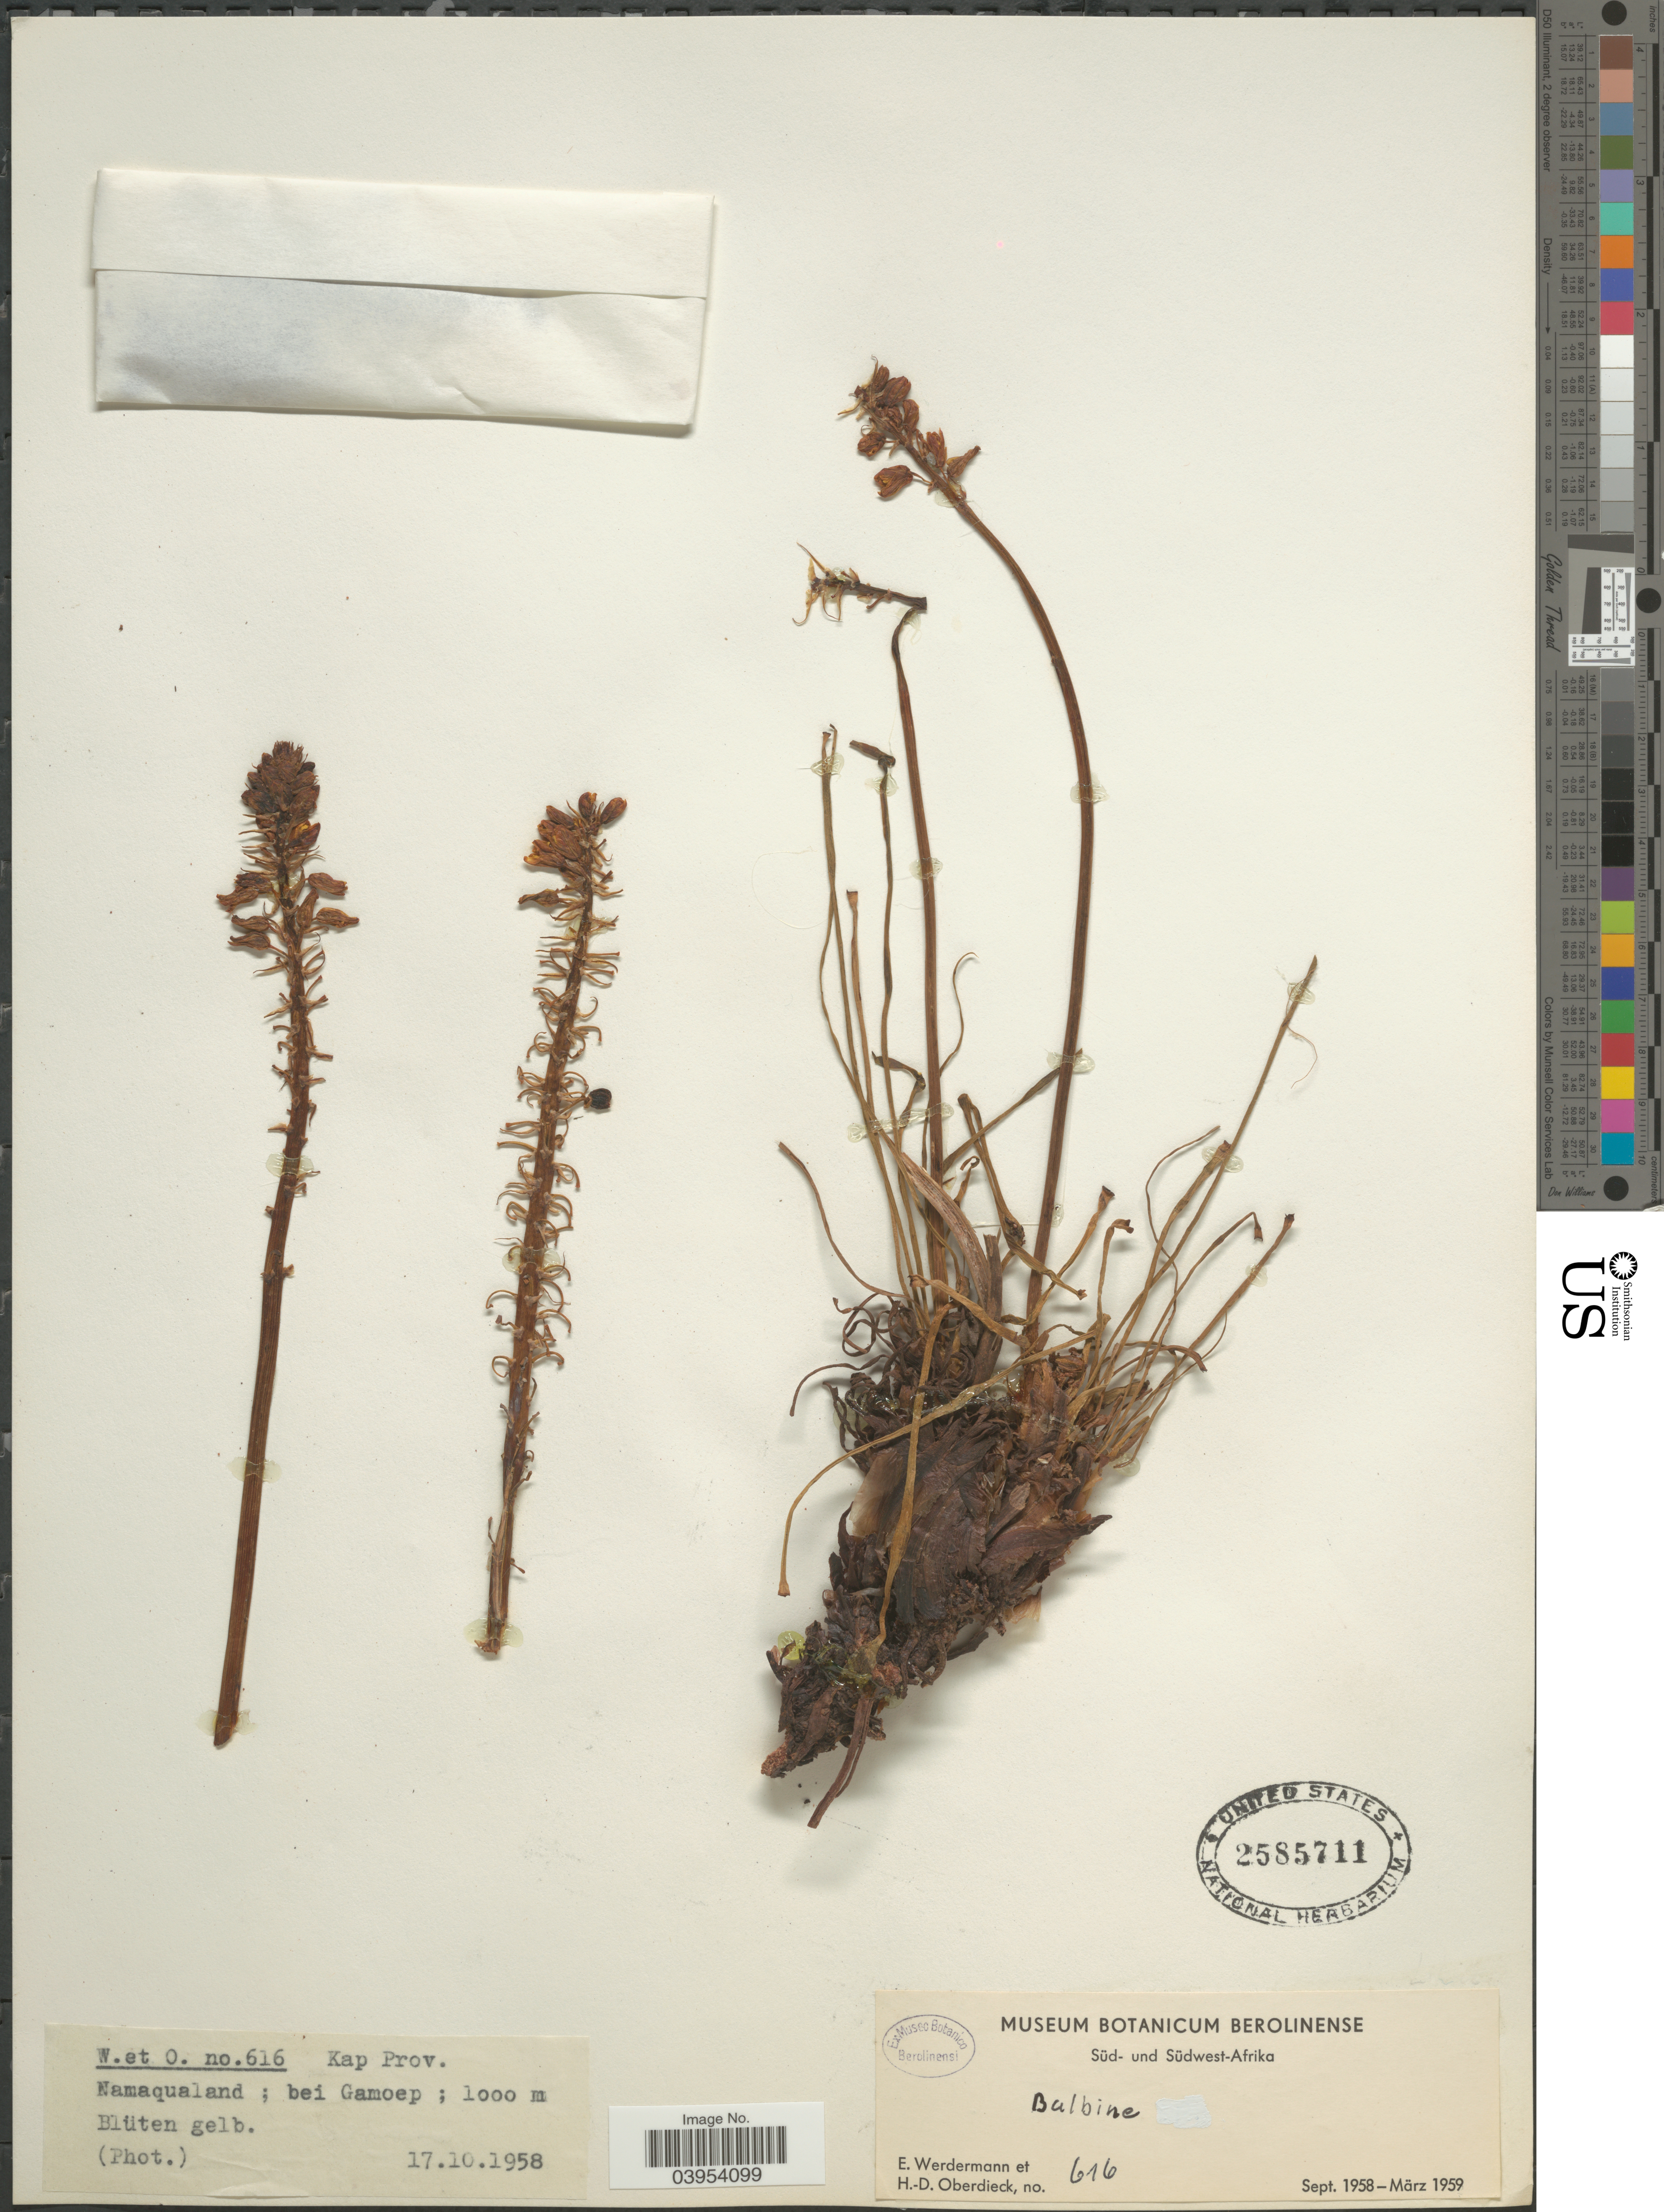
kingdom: Plantae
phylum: Tracheophyta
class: Liliopsida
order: Asparagales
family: Asphodelaceae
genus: Bulbine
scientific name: Bulbine sp.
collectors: E. Werdermann & H. Oberdieck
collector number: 616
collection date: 1958-10-17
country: South Africa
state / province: Northern Cape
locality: Kap Prov. Namaqualand; bei Gamoep.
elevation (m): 1000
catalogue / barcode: US 2585711